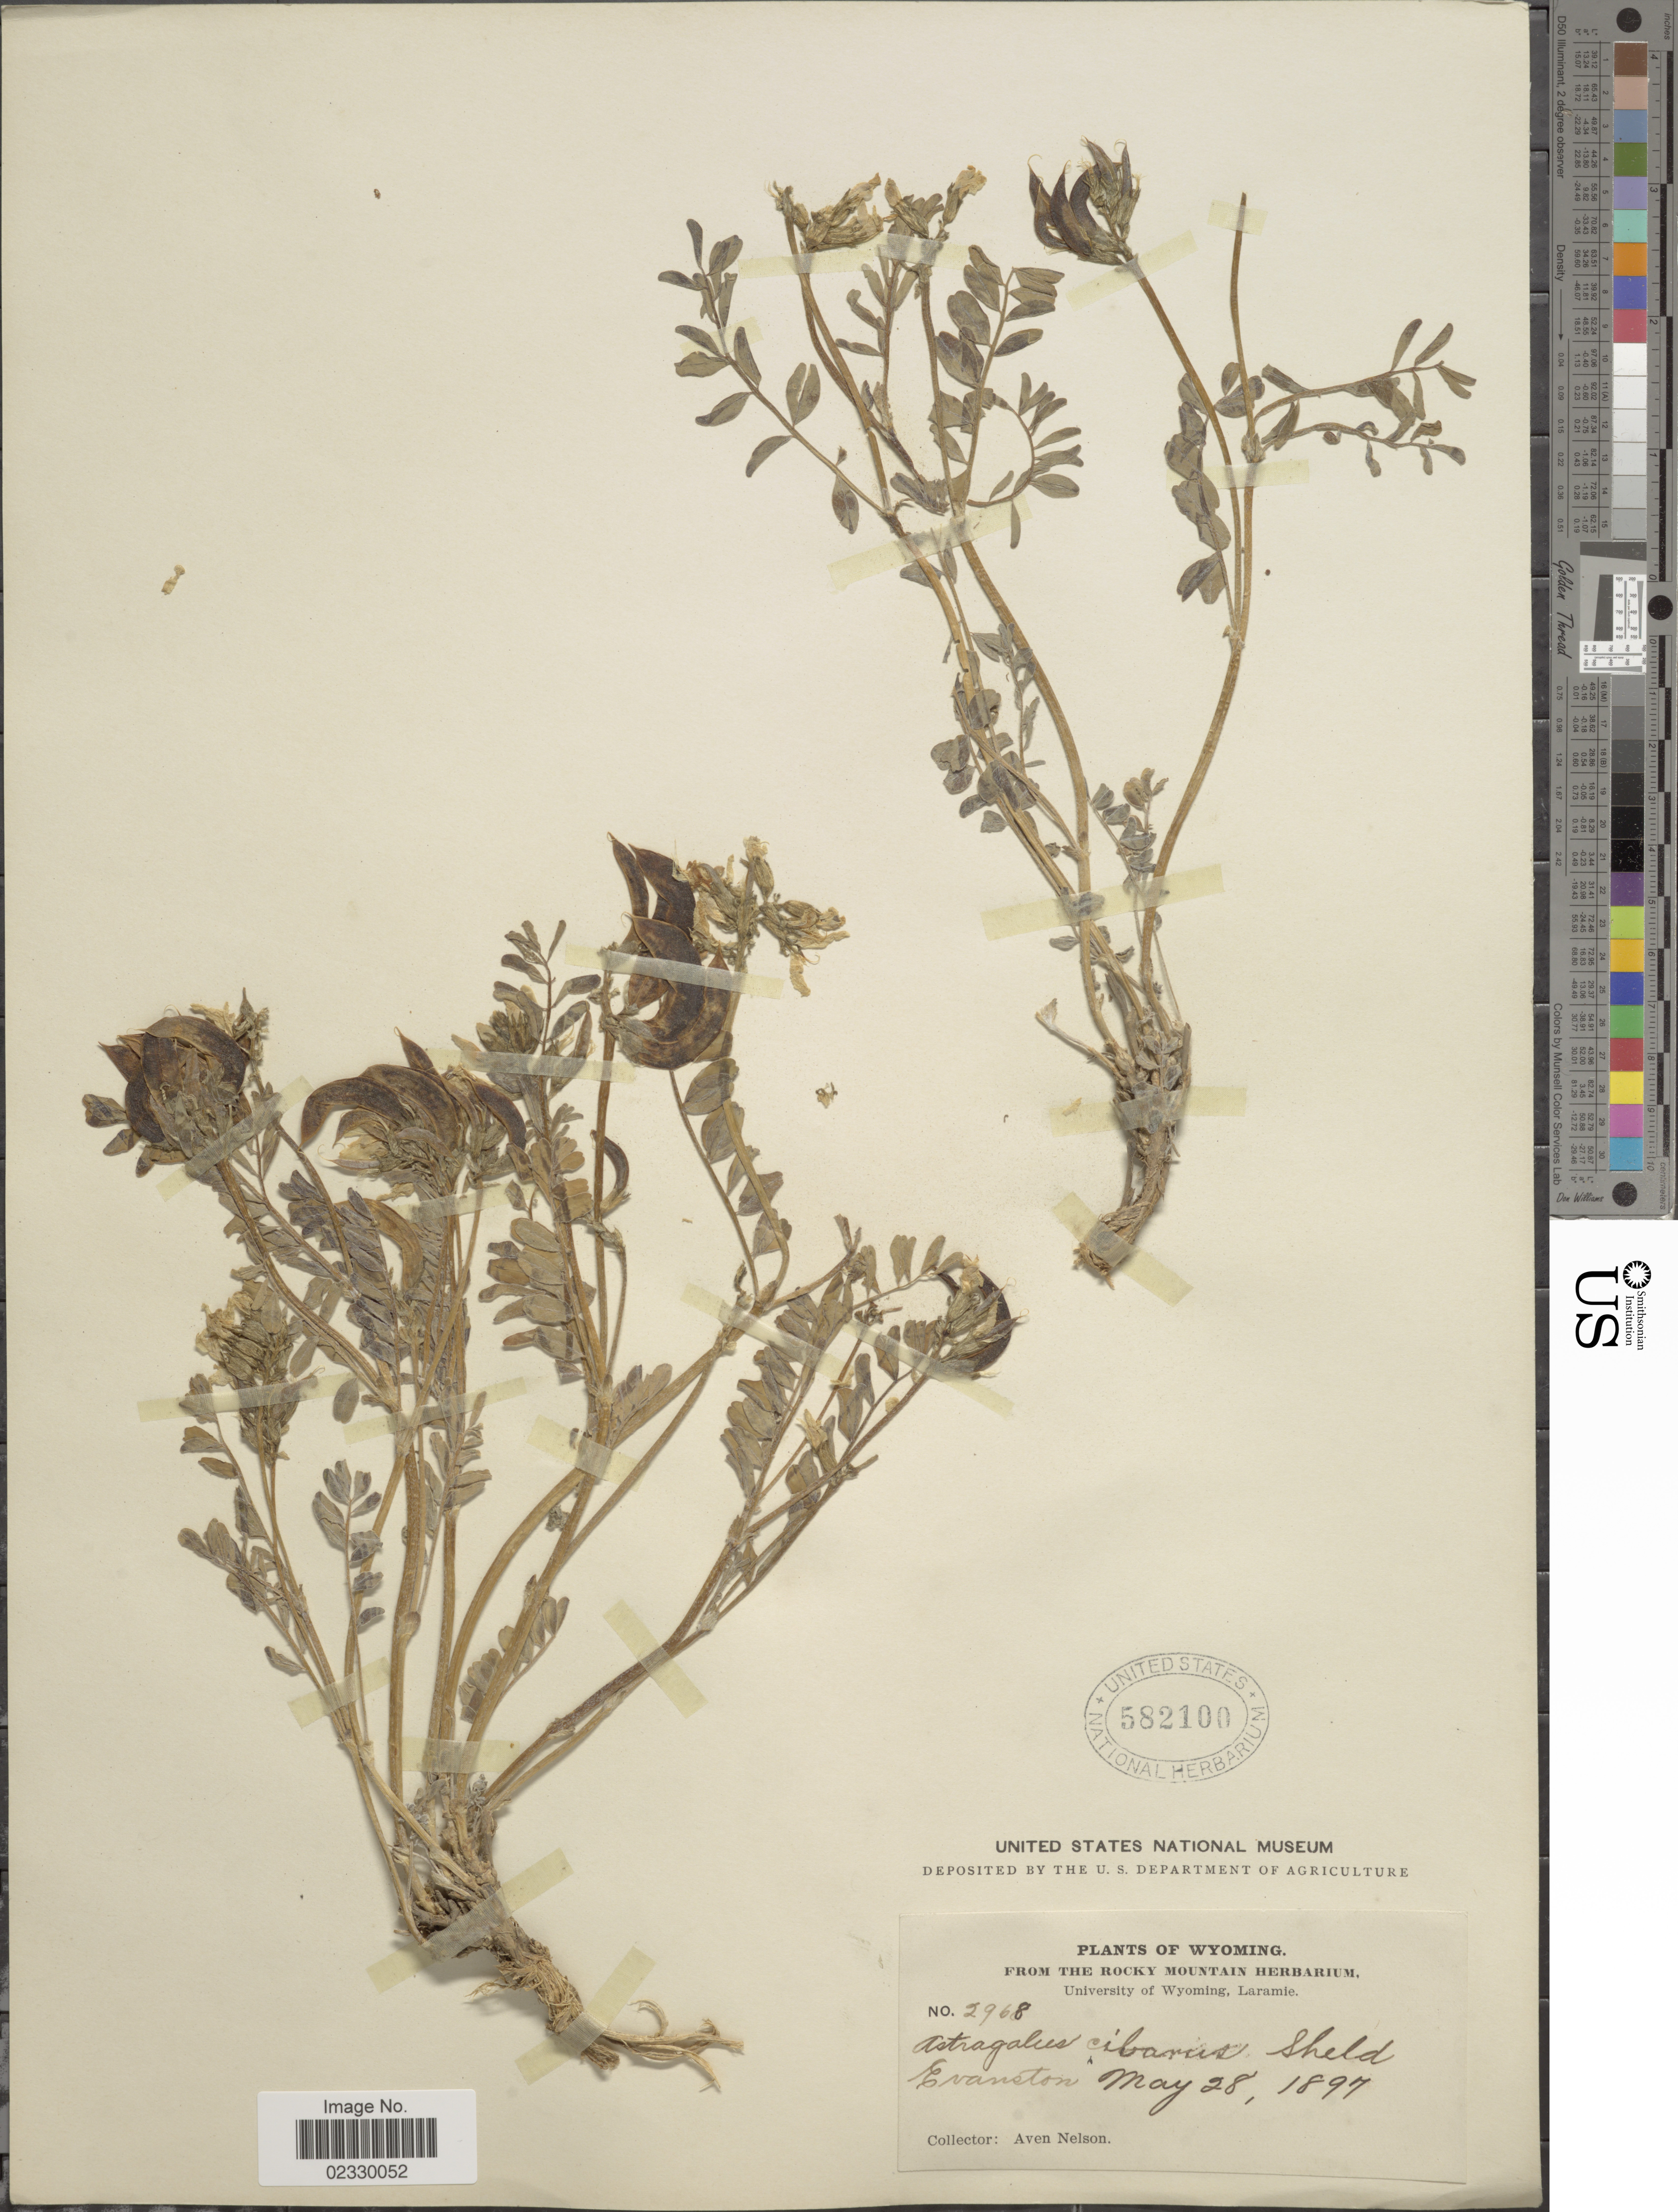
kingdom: Plantae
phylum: Tracheophyta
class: Magnoliopsida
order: Fabales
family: Fabaceae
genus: Astragalus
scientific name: Astragalus cibarius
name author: E. Sheld.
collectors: A. Nelson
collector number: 2968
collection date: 1897-05-28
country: United States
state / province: Wyoming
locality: Evanston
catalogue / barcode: US 582100